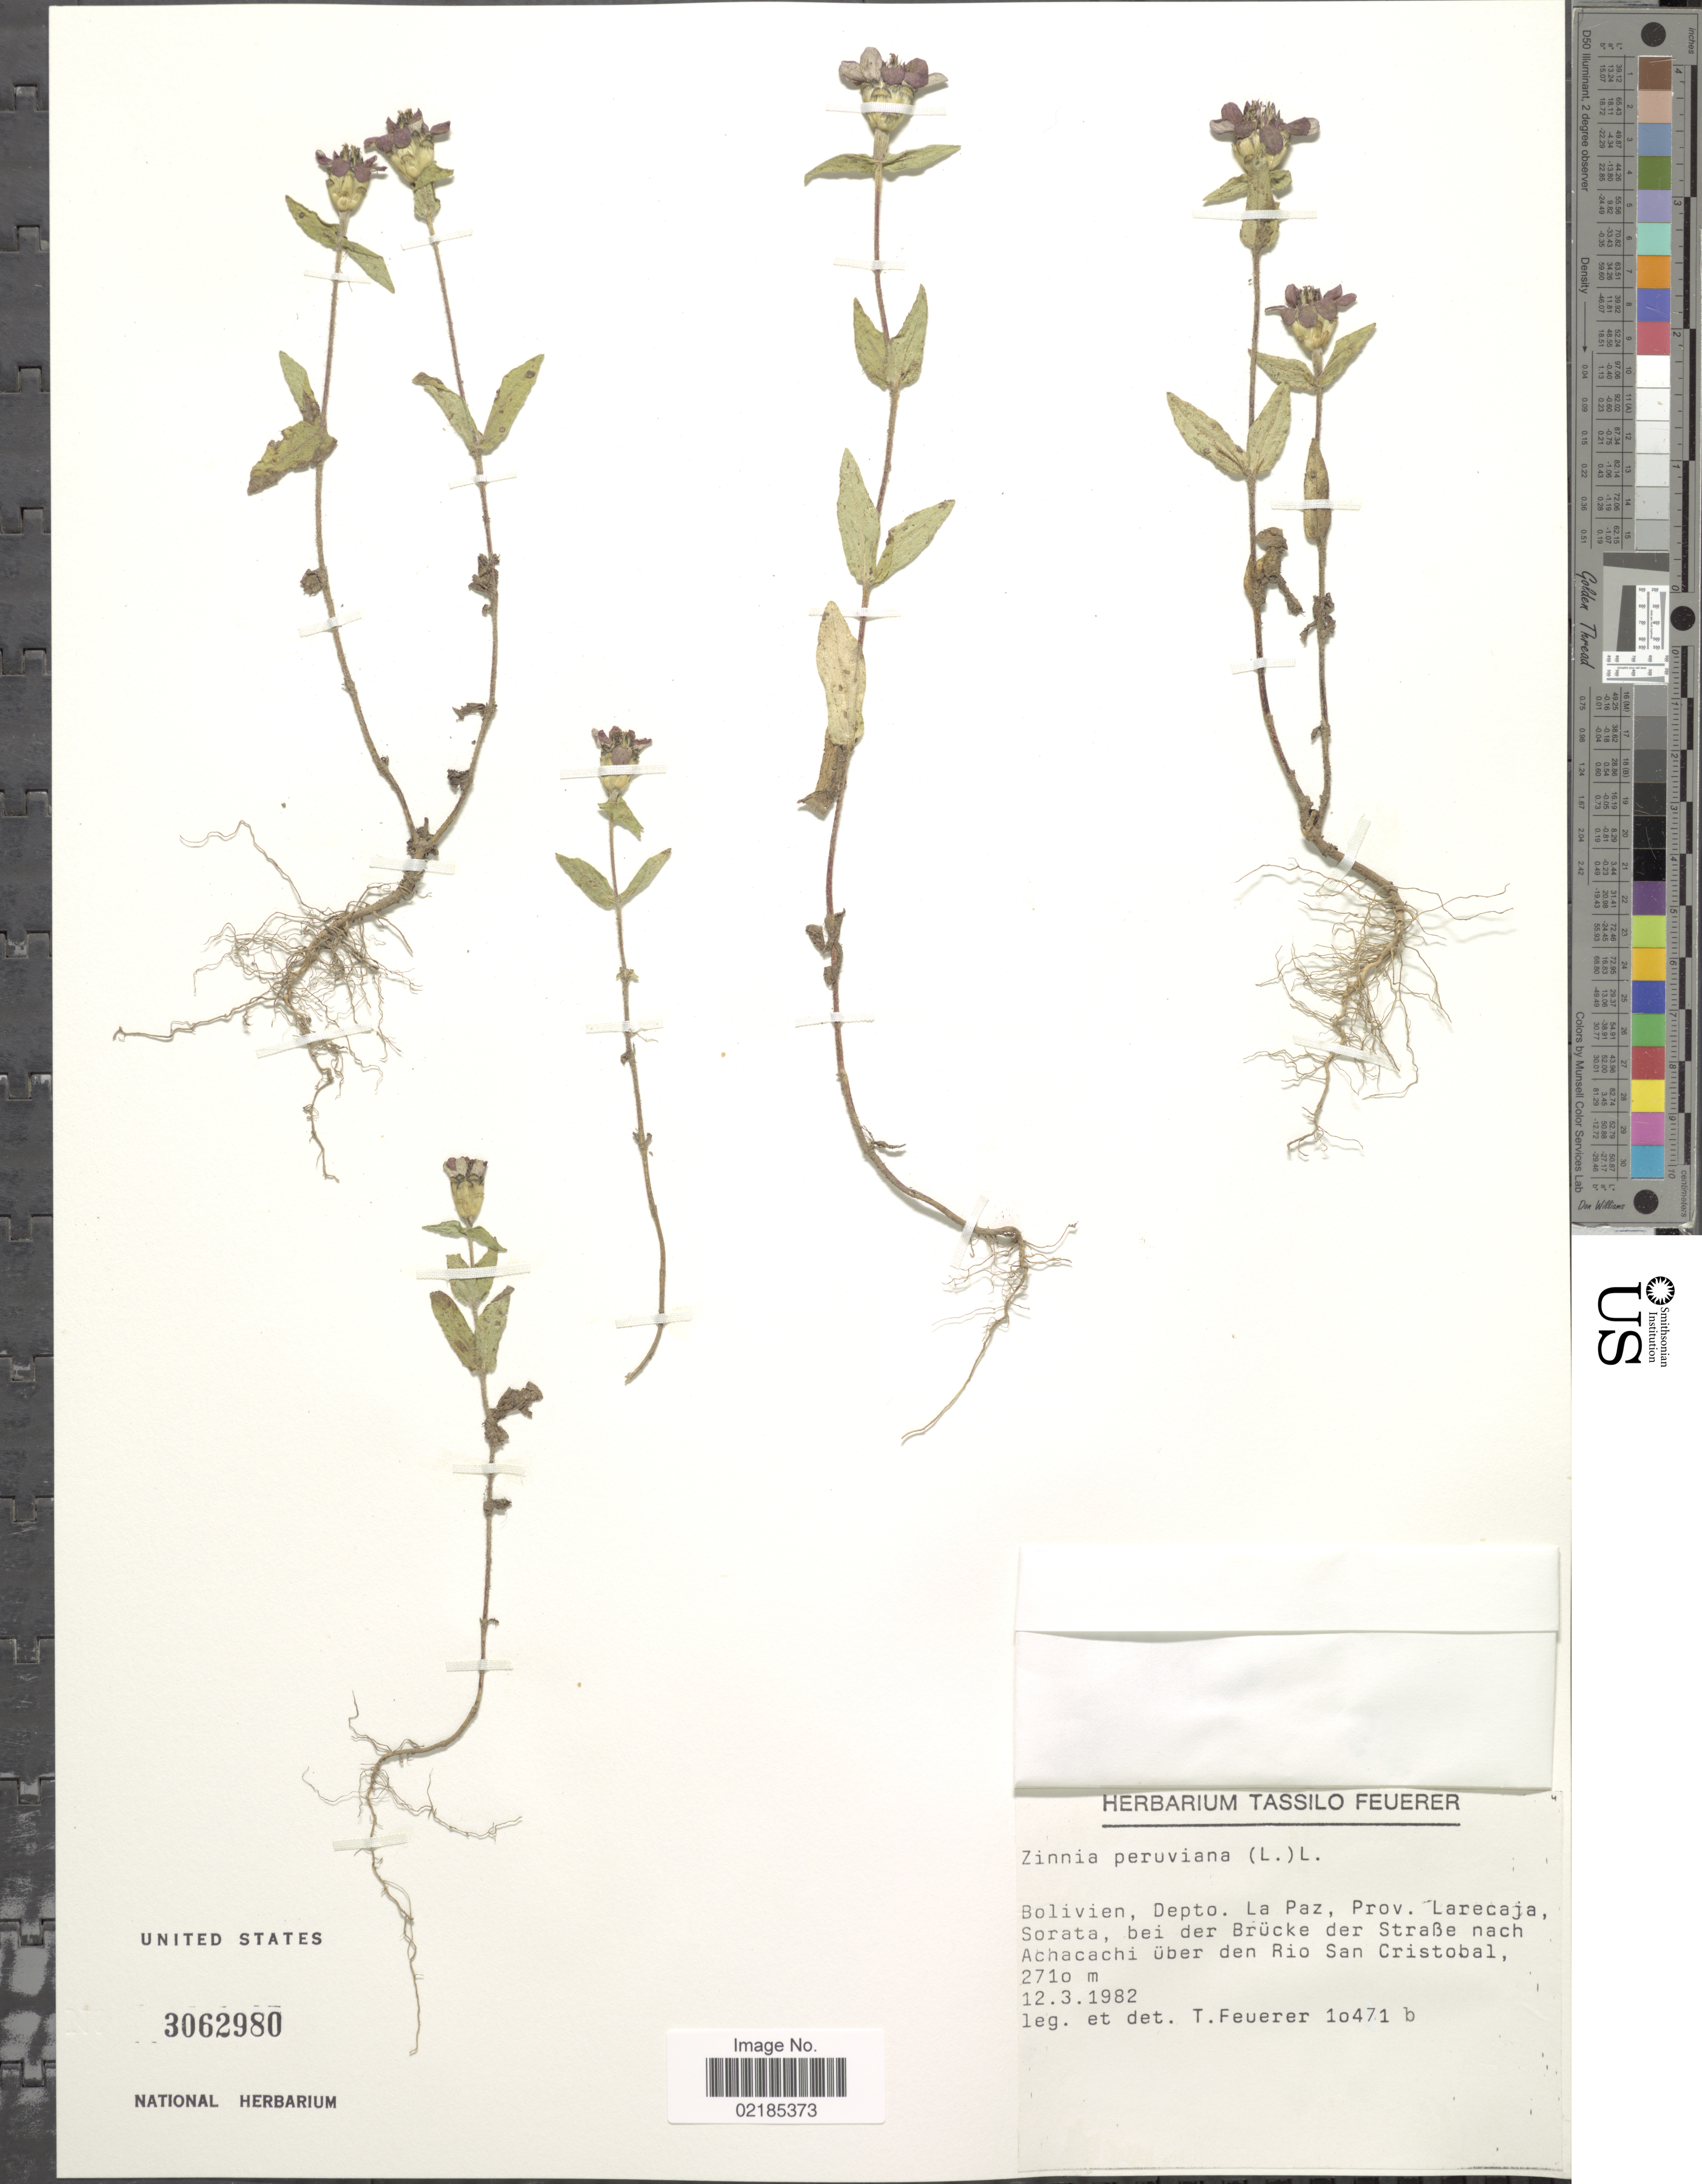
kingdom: Plantae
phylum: Tracheophyta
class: Magnoliopsida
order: Asterales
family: Asteraceae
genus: Zinnia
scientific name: Zinnia multiflora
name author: L.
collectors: T. Feuerer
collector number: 10471b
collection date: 1982-03-12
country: Bolivia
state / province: La Paz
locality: Prov. Larecaja, Sorata, bei der Brucke der Strabe nach Achacachi uber den Rio San Cristobal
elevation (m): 2710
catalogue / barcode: US 3062980